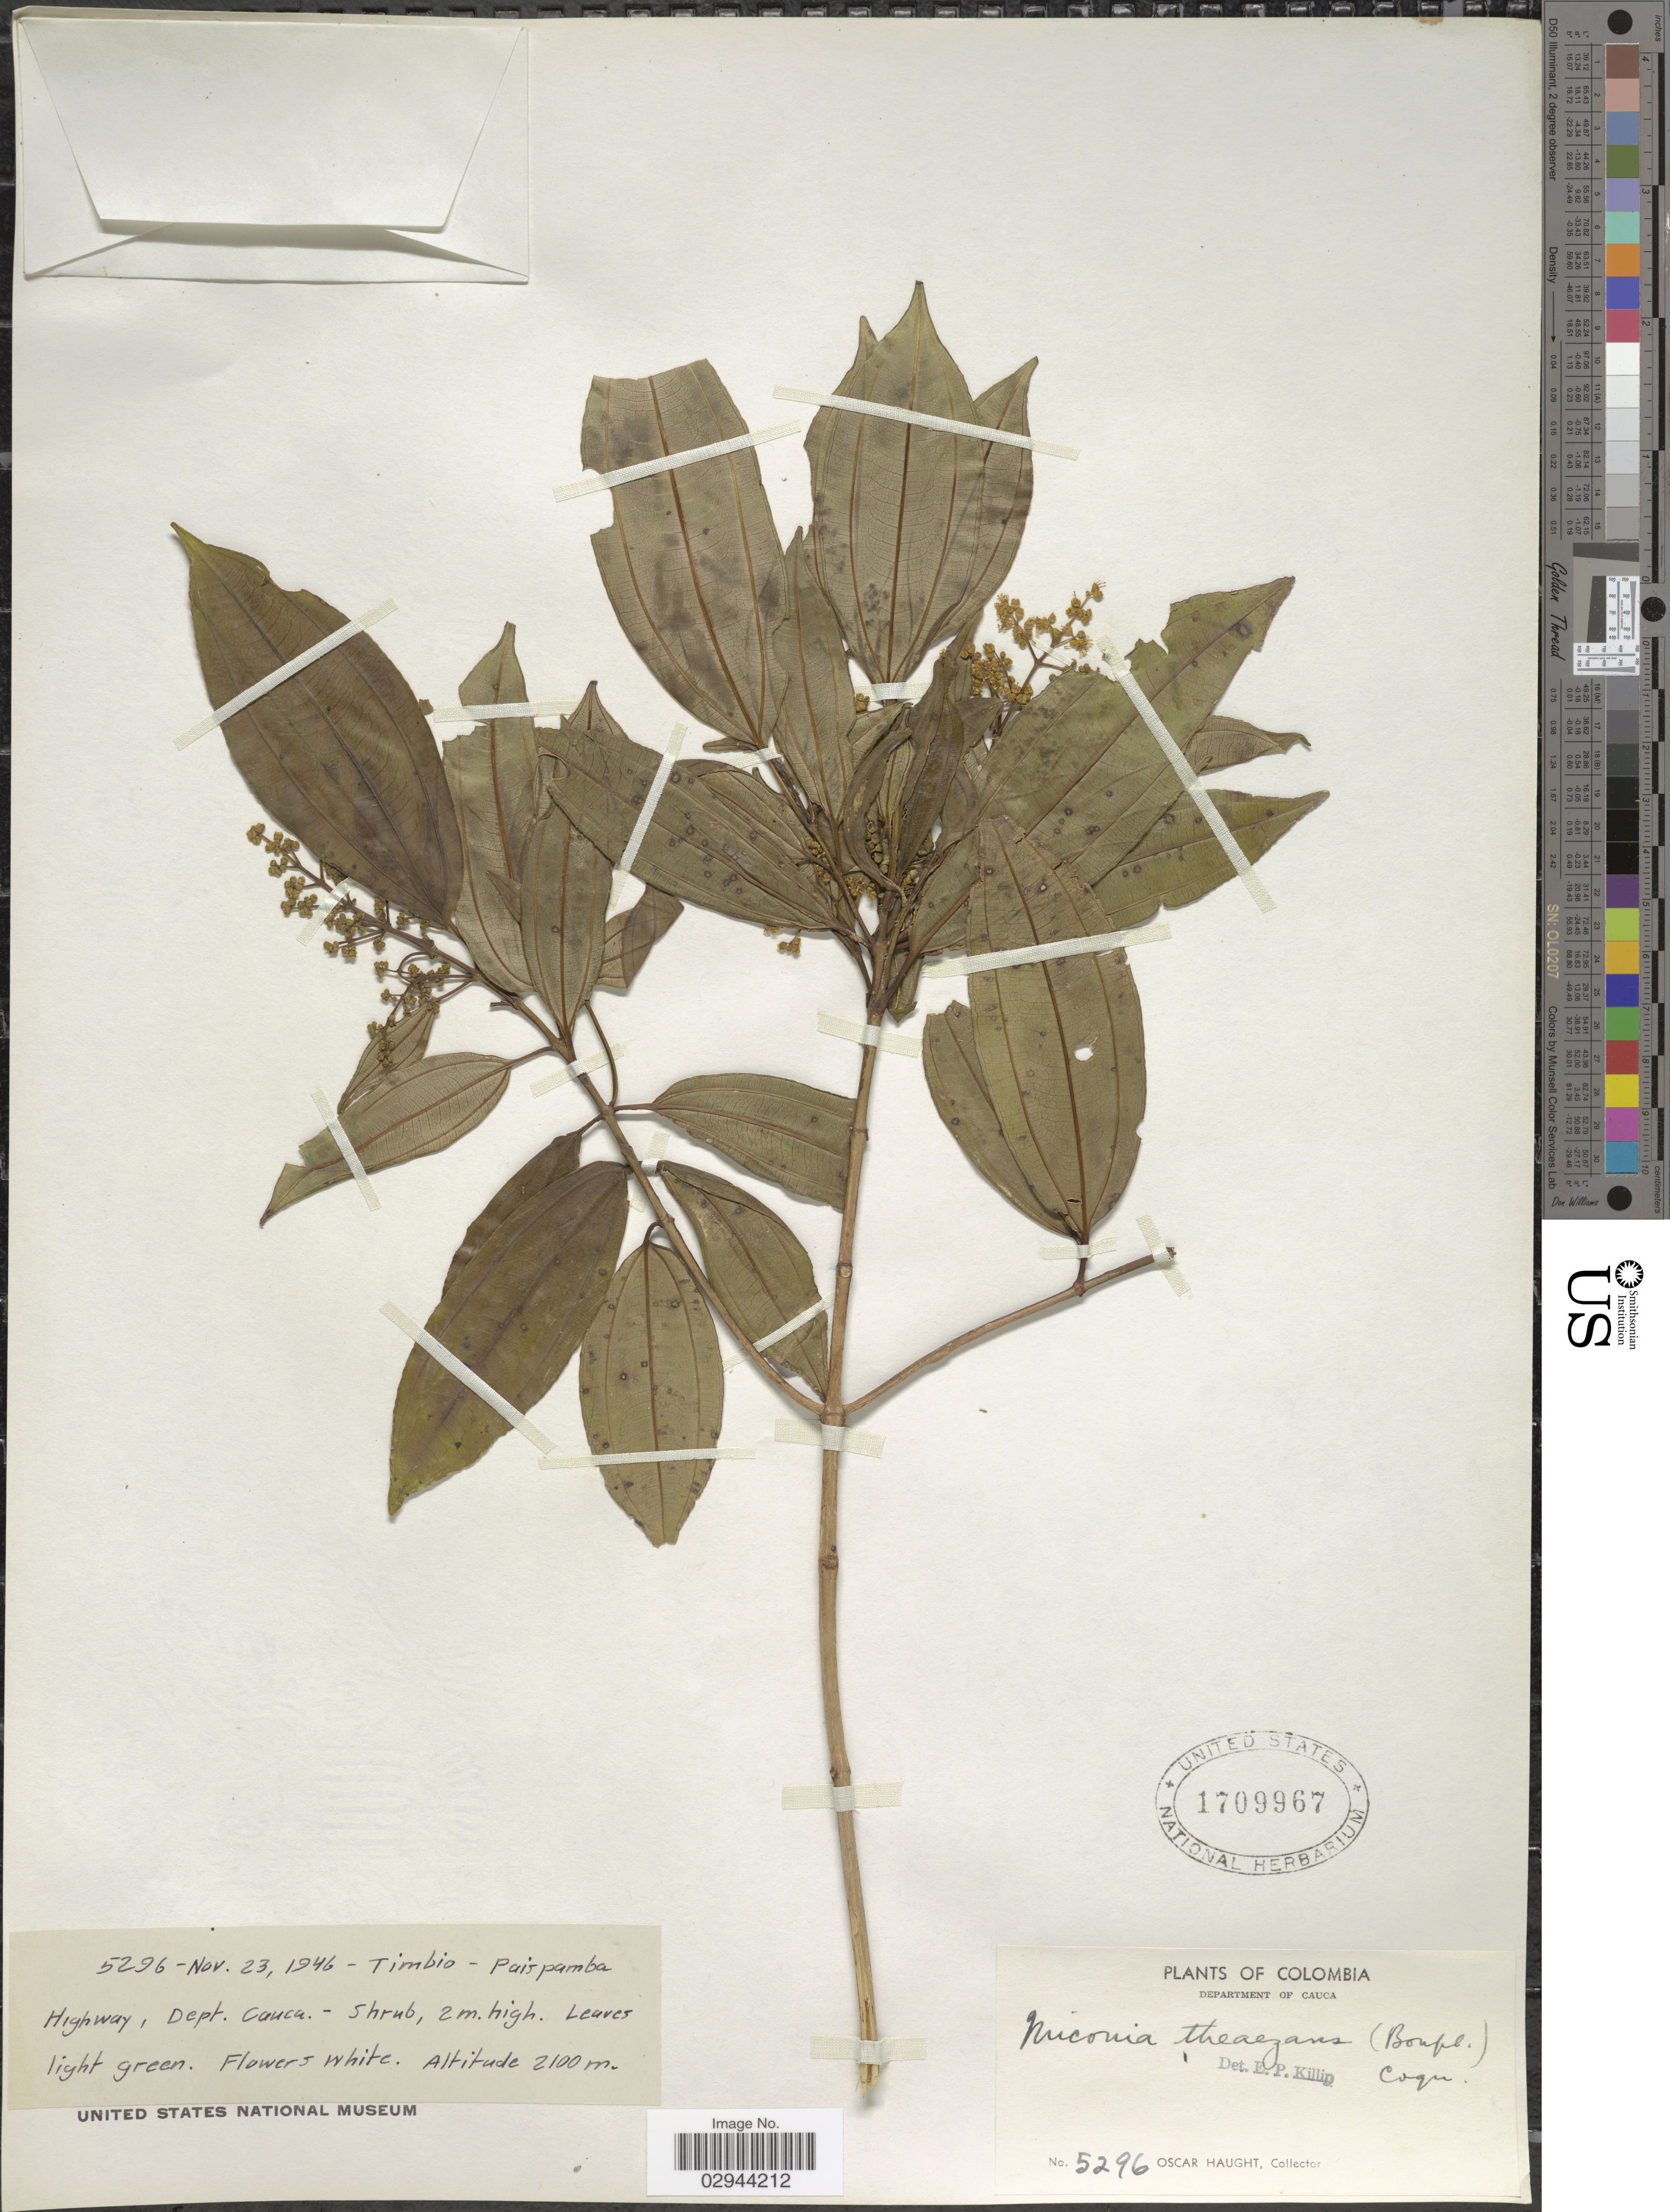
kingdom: Plantae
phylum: Tracheophyta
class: Magnoliopsida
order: Myrtales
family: Melastomataceae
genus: Miconia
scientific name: Miconia theizans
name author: (Bonpl.) Cogn.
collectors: O. Haught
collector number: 5296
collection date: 1946-11-23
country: Colombia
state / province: Cauca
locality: Timbio, Paispamba Highway, Dept. Cauca.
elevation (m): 2100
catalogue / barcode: US 1709967